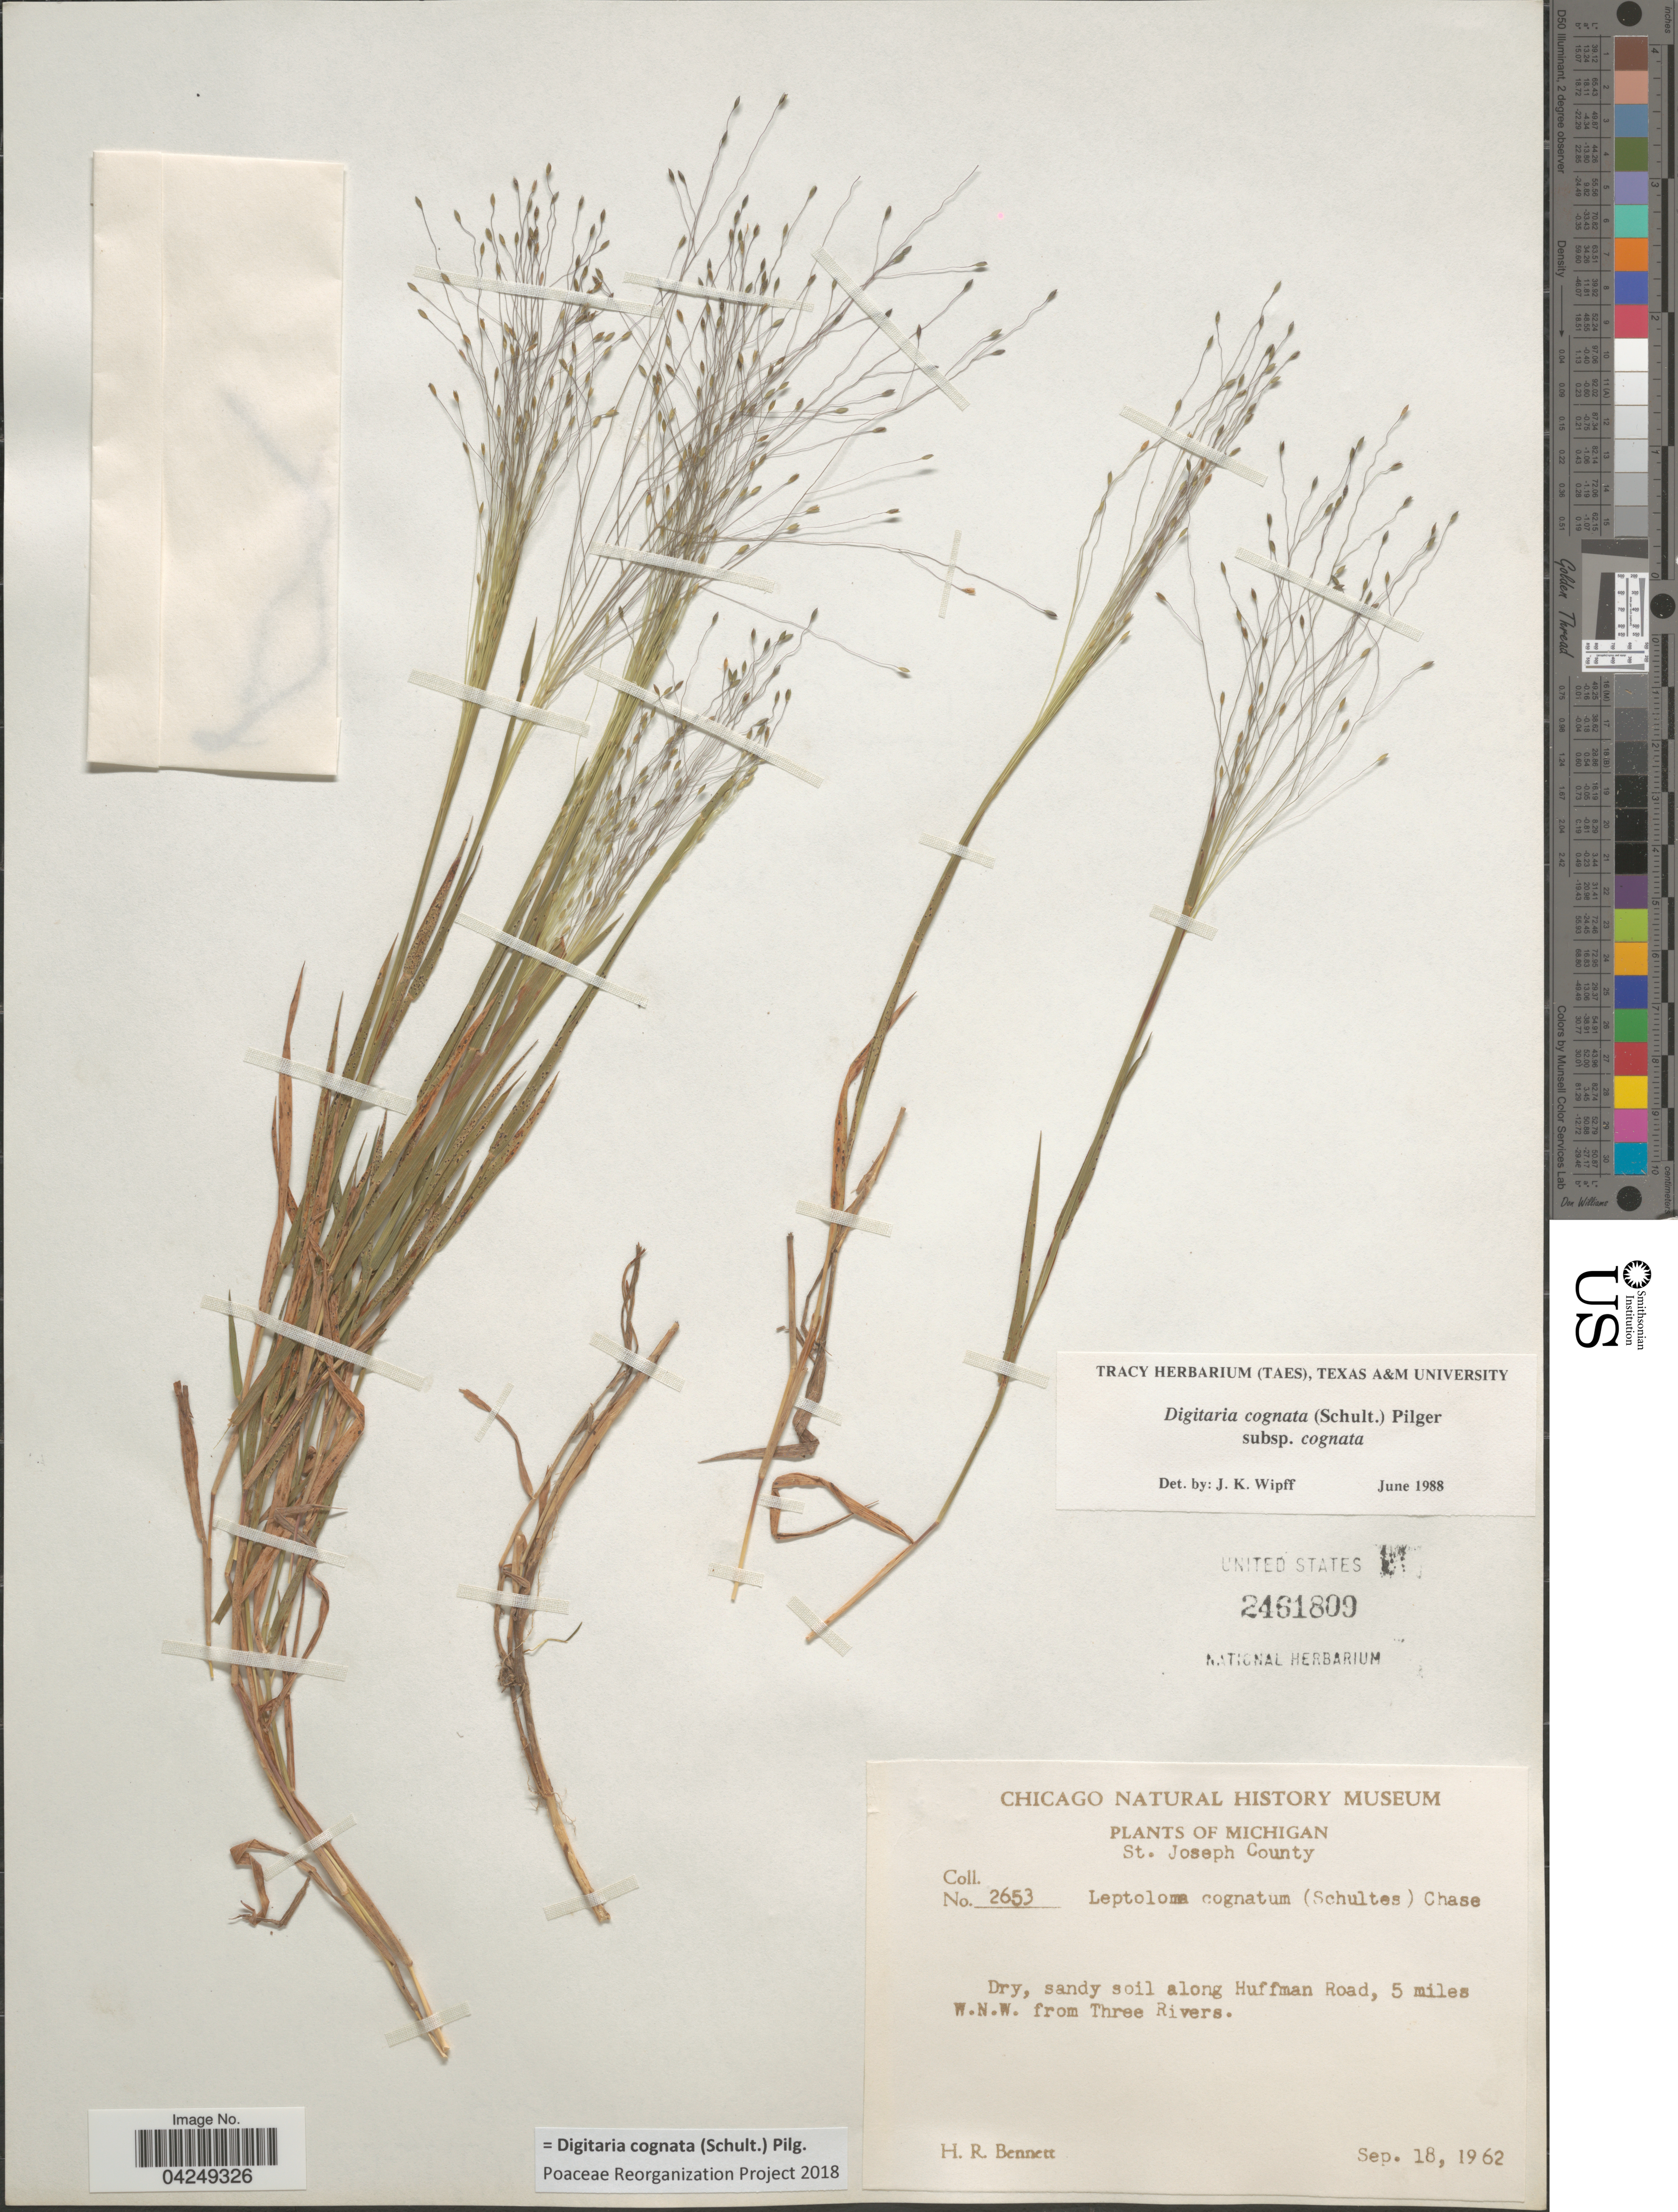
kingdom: Plantae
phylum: Tracheophyta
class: Liliopsida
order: Poales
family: Poaceae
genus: Digitaria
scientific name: Digitaria cognata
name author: (Scult.) Pilg.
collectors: H. R. Bennett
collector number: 2653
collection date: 1962-09-18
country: United States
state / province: Michigan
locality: St. Joseph County. Dry, sandy soil along Huffman Road, 5 miles W.N.W. from Three Rivers.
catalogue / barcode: US 2461809